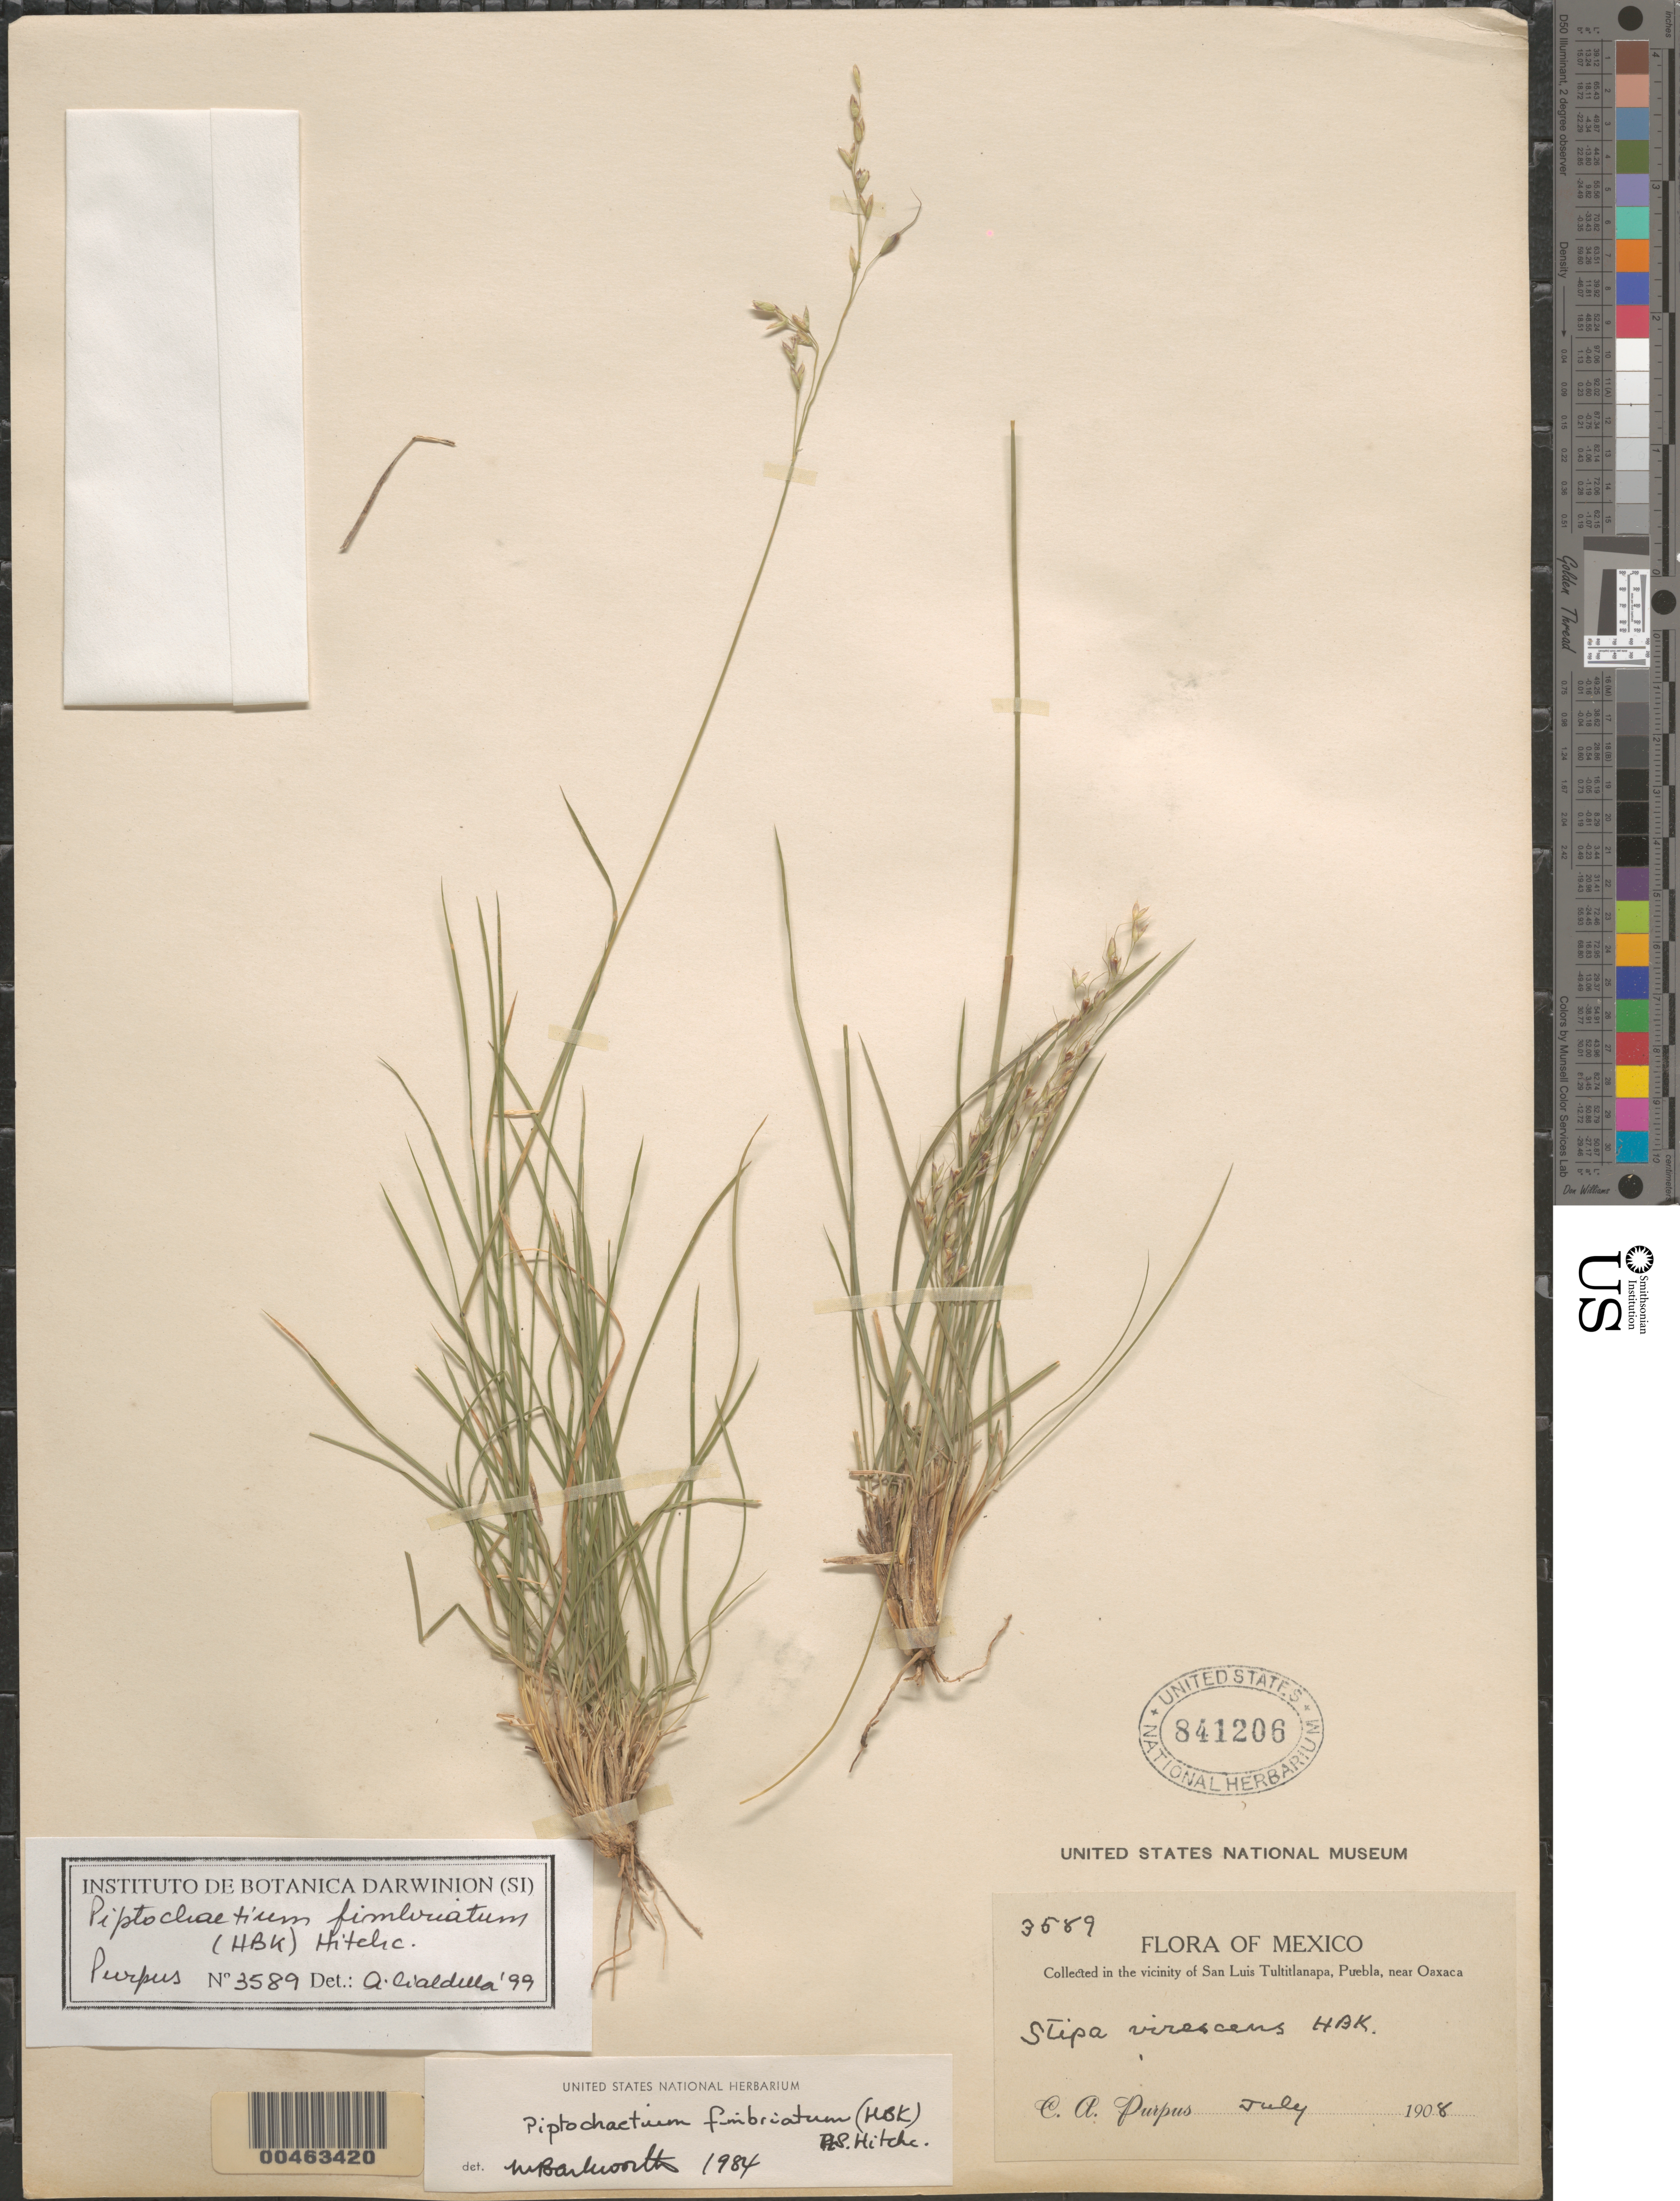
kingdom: Plantae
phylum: Tracheophyta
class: Liliopsida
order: Poales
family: Poaceae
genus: Piptochaetium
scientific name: Piptochaetium fimbriatum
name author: (Kunth) Hitchc.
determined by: Barkworth, M. E.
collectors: C. A. Purpus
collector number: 3589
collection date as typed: Jul 1908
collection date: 1908-07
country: Mexico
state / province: Puebla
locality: Vicinity of San Luis Tultitlanapa, near Oaxaca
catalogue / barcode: US 841206